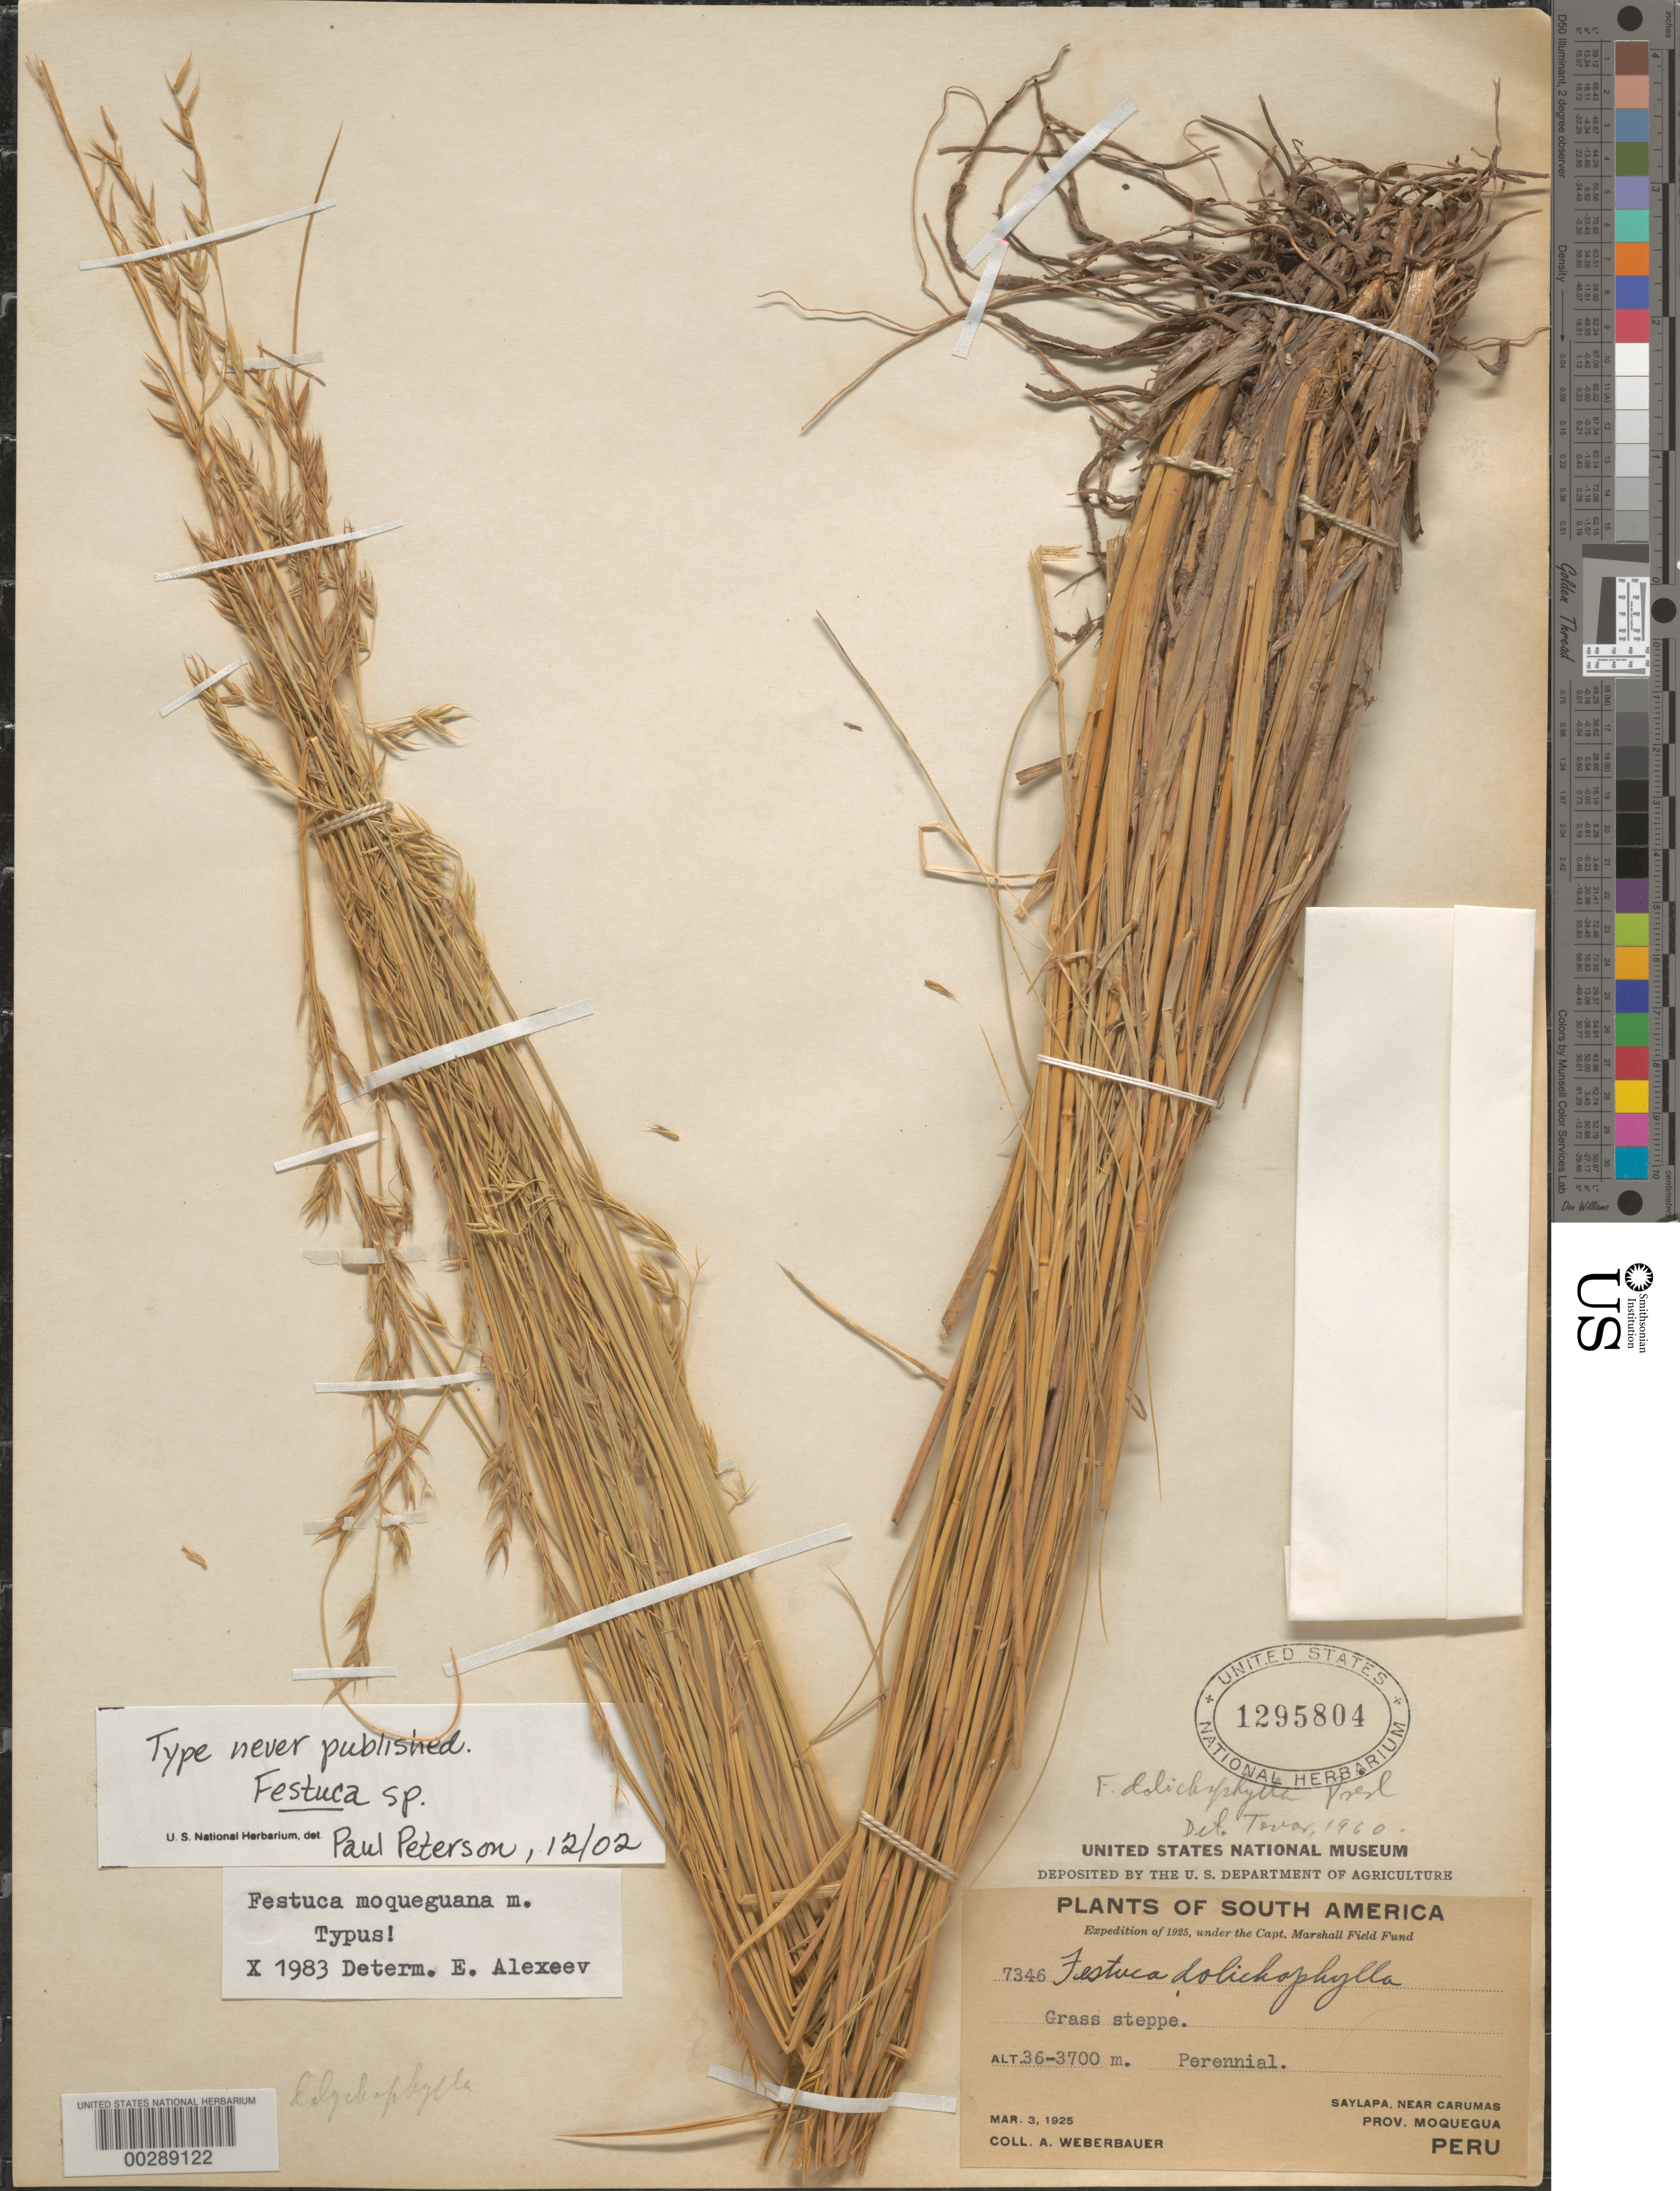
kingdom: Plantae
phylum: Tracheophyta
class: Liliopsida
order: Poales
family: Poaceae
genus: Festuca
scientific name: Festuca sp.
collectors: A. Weberbauer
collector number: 7346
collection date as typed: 03 Mar 1925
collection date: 1925-03-03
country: Peru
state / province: Moquegua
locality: Saylapa, near Carumas.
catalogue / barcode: US 1295804